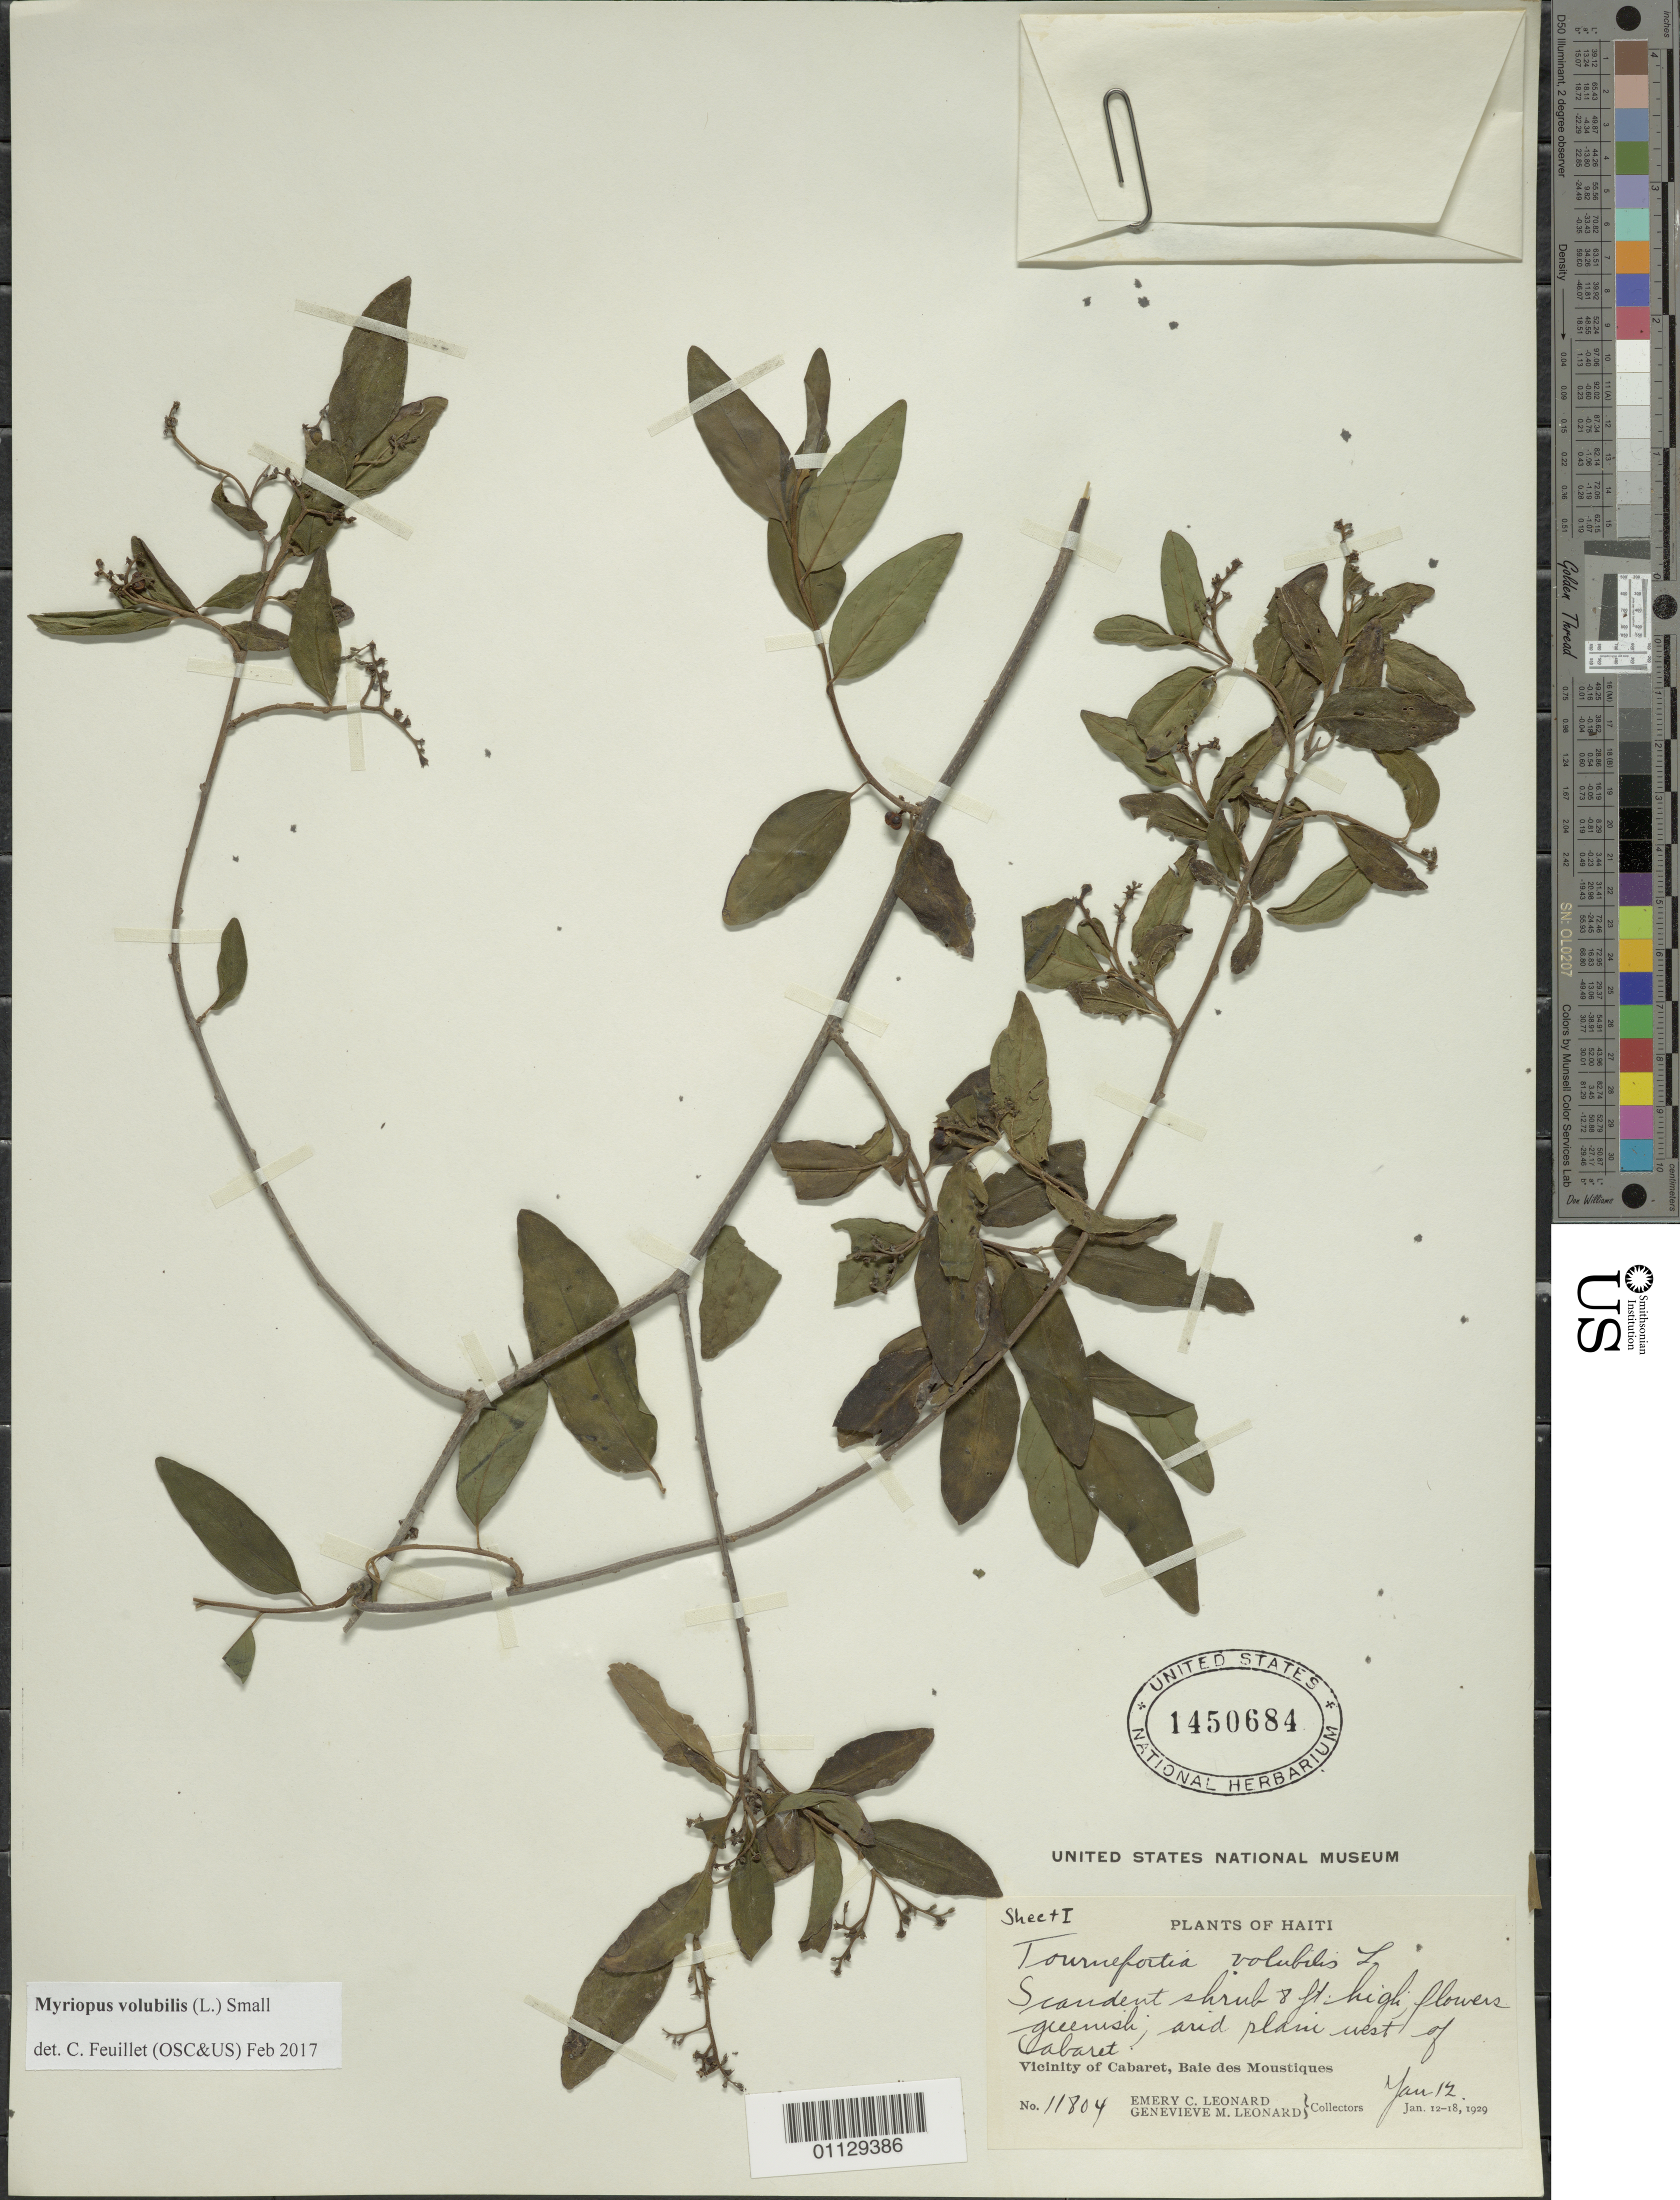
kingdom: Plantae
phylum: Tracheophyta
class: Magnoliopsida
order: Boraginales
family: Heliotropiaceae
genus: Myriopus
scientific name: Myriopus volubilis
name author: (L.) Small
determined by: Feuillet, C.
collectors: E. C. Leonard & G. M. Leonard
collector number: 11804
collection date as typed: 12 Jan 1929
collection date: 1929-01-12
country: Haiti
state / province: Nord-Óuest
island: Hispaniola I.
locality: Cabaret vicinity, Baie des Moustiques, W of Cabaret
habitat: Arid plain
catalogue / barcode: US 1450684